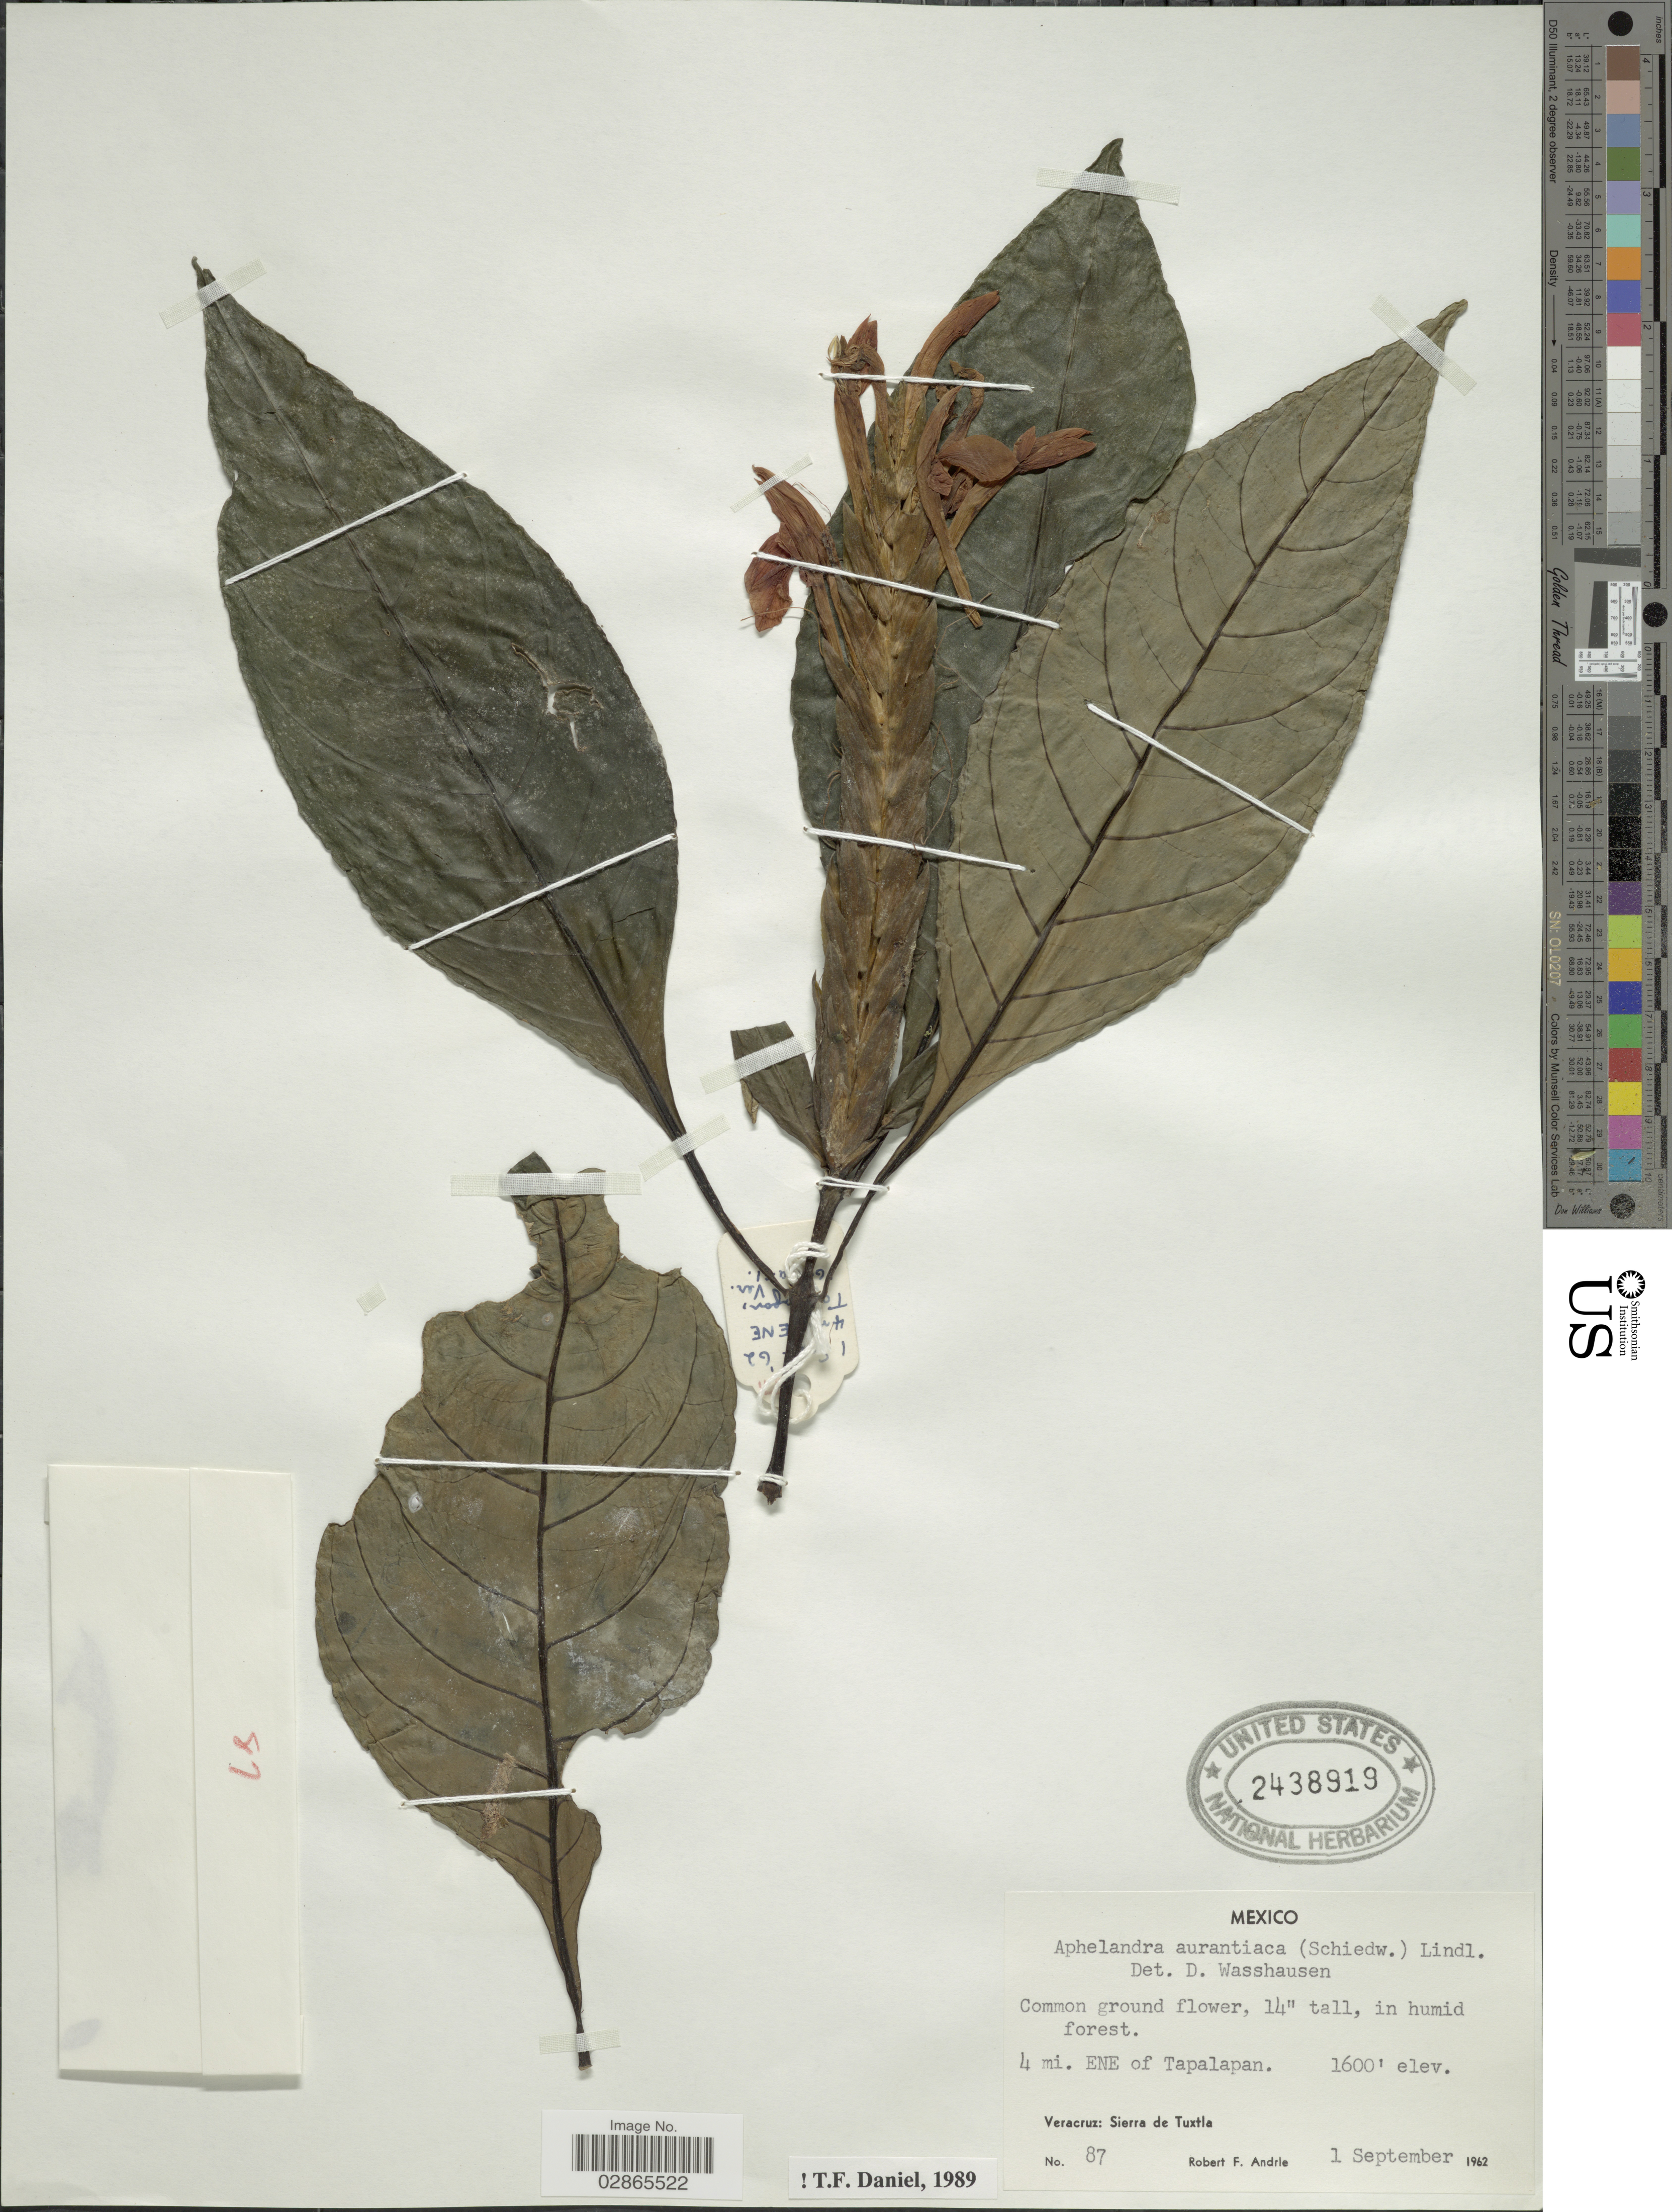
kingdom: Plantae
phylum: Tracheophyta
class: Magnoliopsida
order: Lamiales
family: Acanthaceae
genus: Aphelandra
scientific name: Aphelandra aurantiaca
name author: (Scheidw.) Lindl.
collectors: R. Andrle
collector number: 87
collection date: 1962-09-01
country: Mexico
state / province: Veracruz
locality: Veracruz: Sierra de Tuxtla. 4 mi. ENE of Tapalapan.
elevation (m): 488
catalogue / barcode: US 2438919